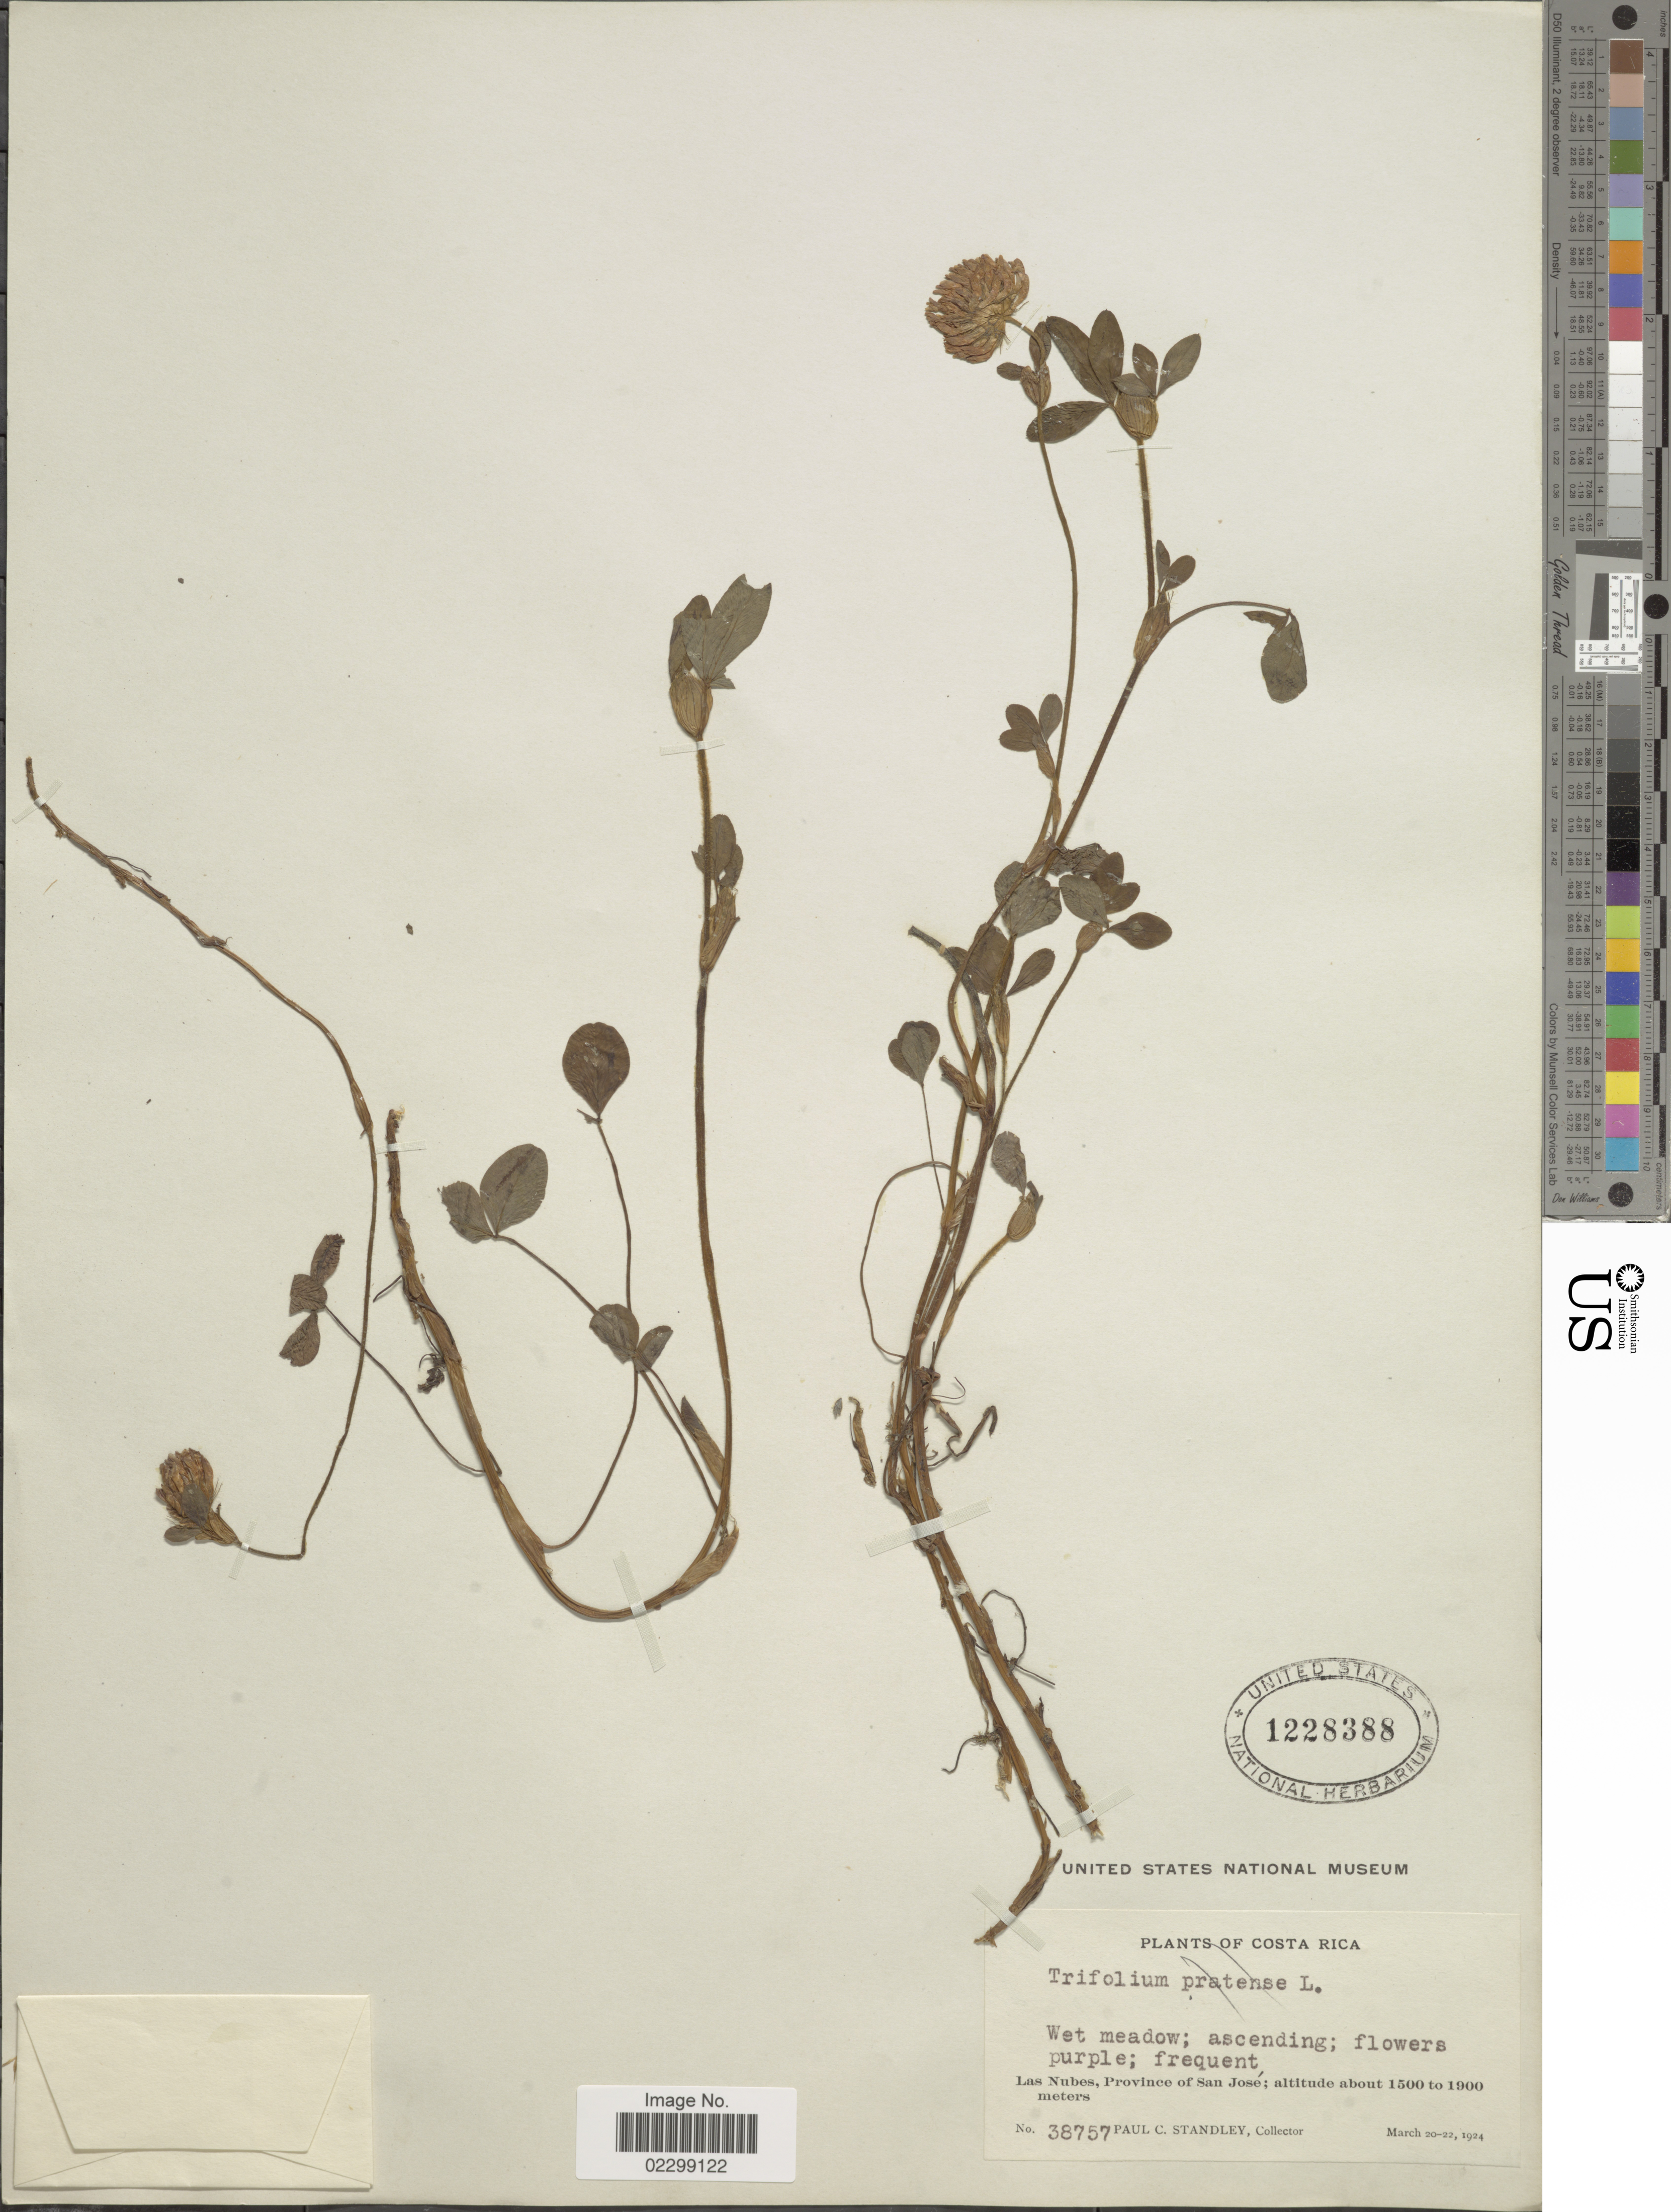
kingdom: Plantae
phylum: Tracheophyta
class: Magnoliopsida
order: Fabales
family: Fabaceae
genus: Trifolium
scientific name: Trifolium sp.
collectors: P. C. Standley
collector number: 38757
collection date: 1924-03-20/1924-03-22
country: Costa Rica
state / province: San José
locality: Wet meadow, Las Nubes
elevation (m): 1500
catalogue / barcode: US 1228388